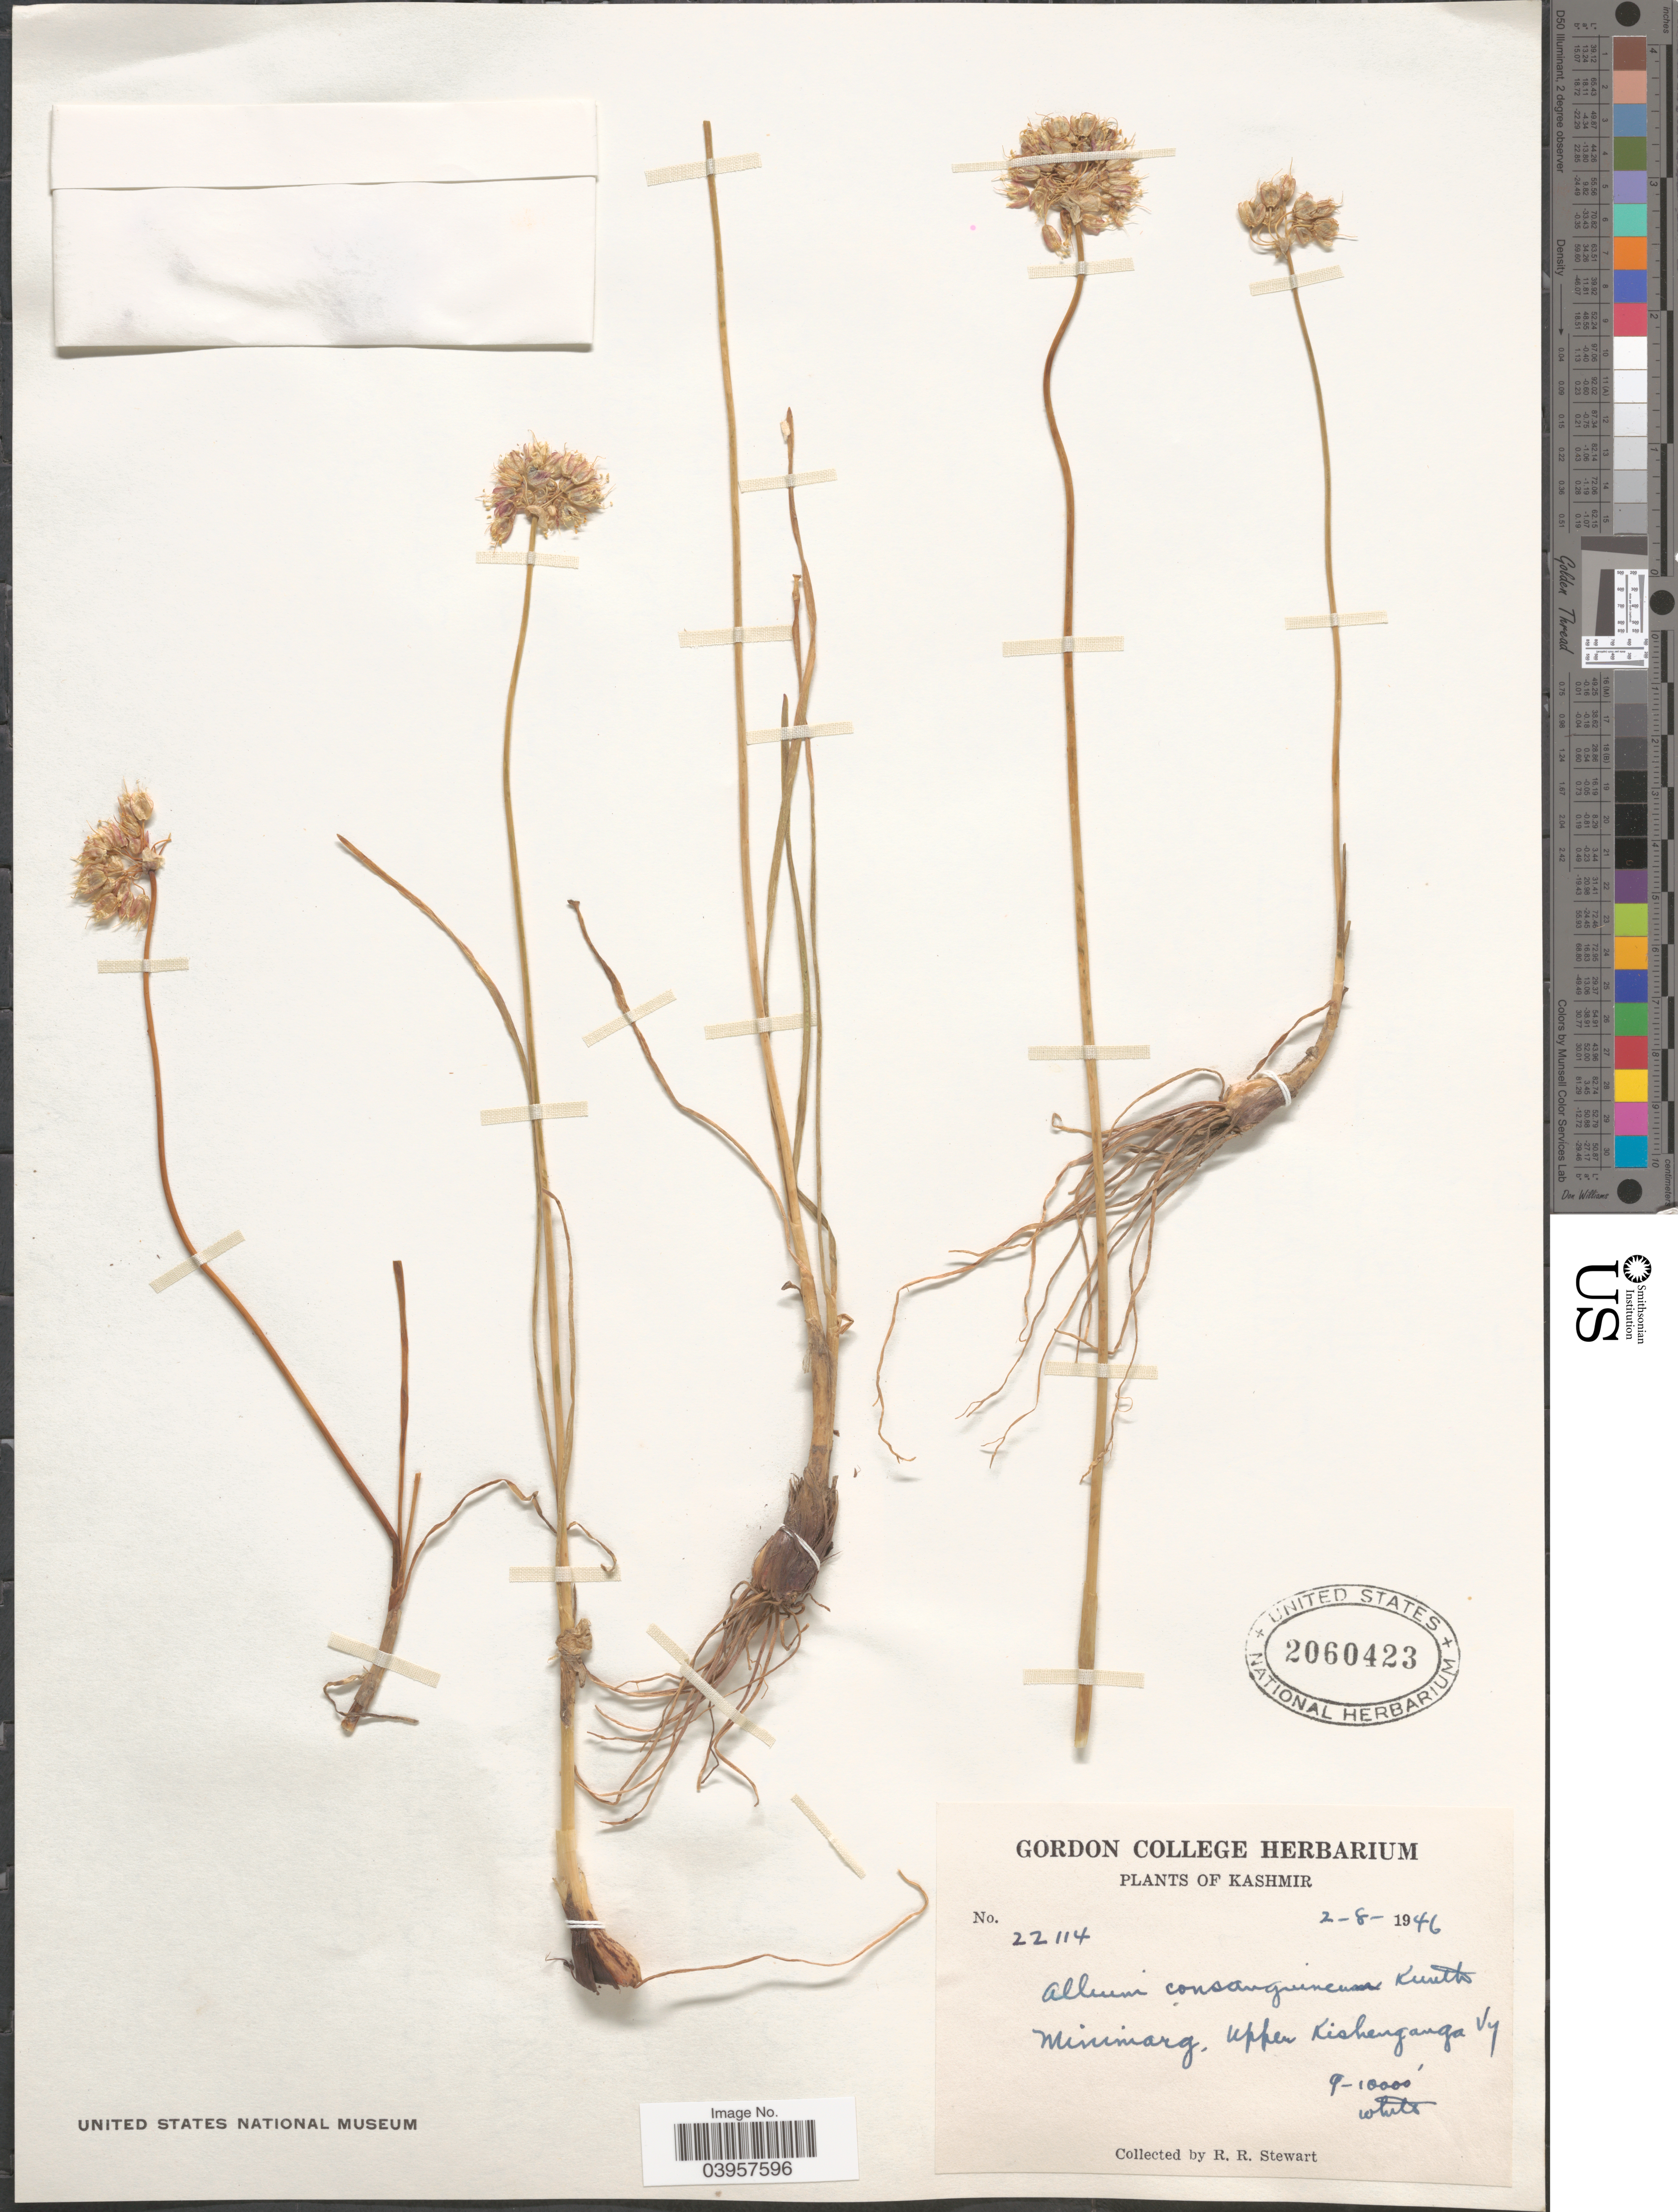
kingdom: Plantae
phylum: Tracheophyta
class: Liliopsida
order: Asparagales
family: Amaryllidaceae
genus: Allium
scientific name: Allium consanguineum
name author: Kunth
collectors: R. Stewart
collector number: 22114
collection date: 1946-08-02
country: India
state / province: Jammu and Kashmir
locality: Kashmir. Minimarg, Upper Kishenganga Vy.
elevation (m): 2743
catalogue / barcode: US 2060423